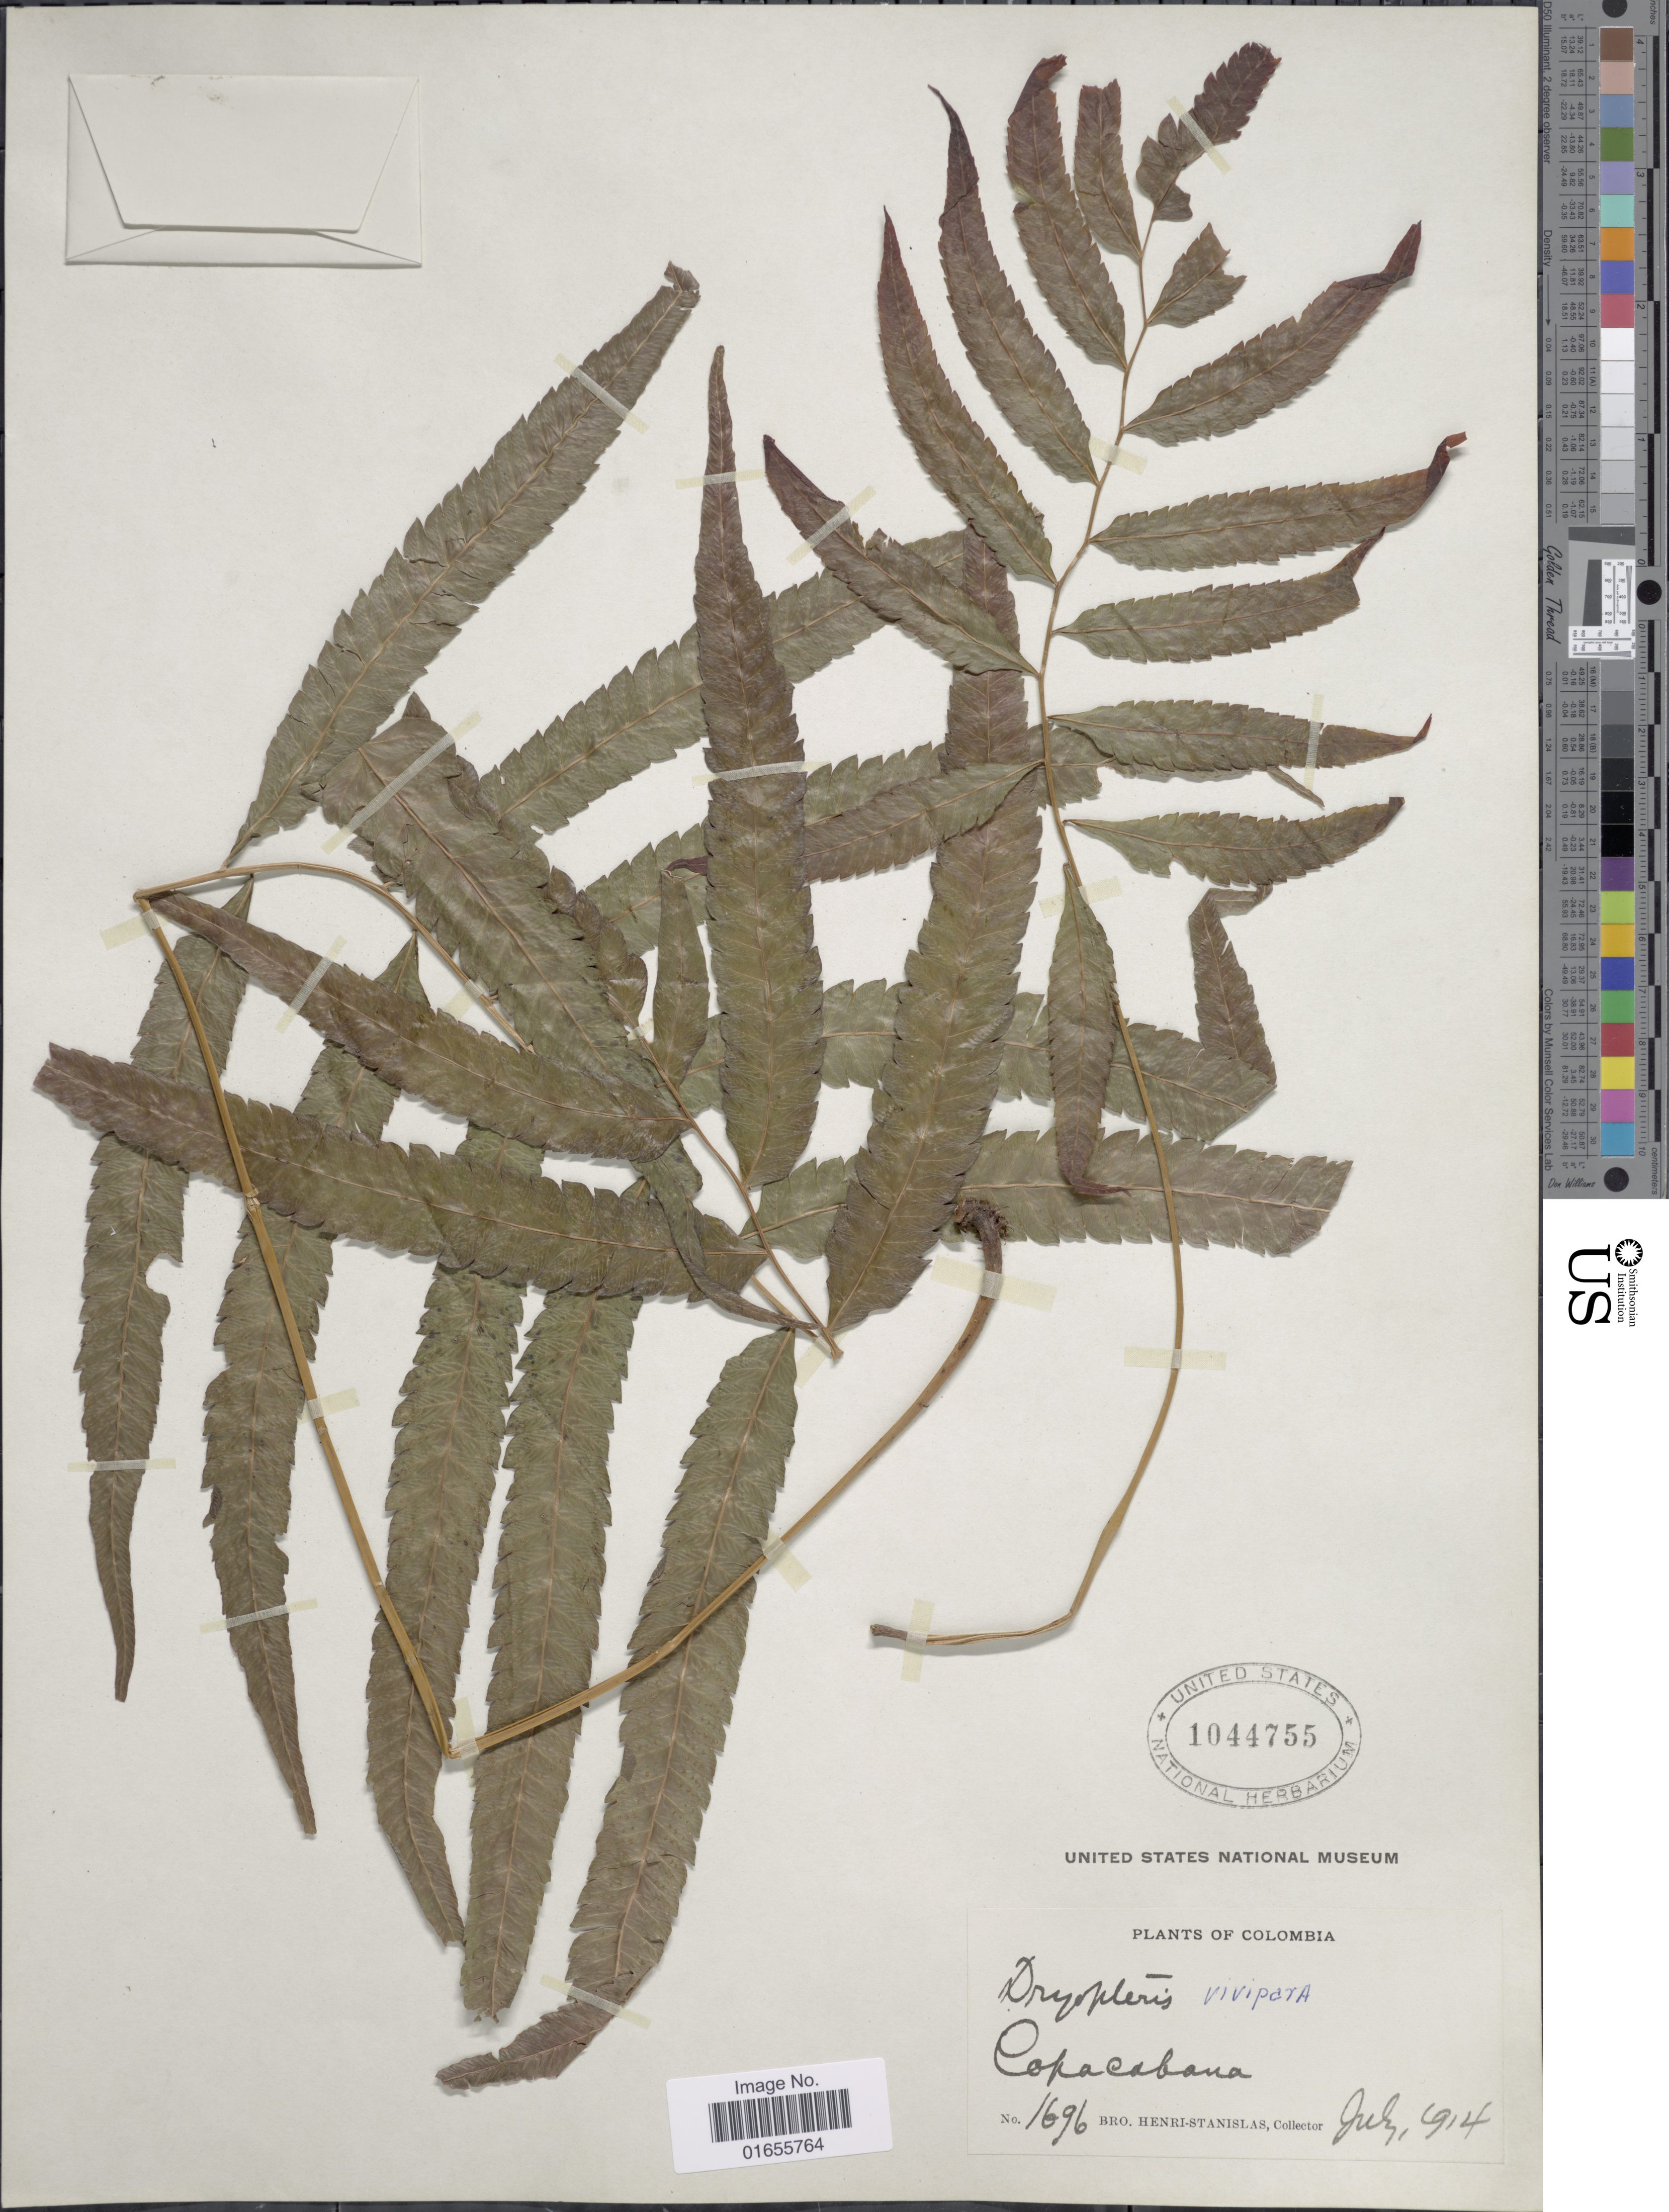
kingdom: Plantae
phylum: Tracheophyta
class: Polypodiopsida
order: Polypodiales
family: Thelypteridaceae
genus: Goniopteris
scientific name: Goniopteris vivipara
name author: (Raddi) C.F. Reed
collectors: Henri-Stanislas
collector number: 1696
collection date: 1914-07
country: Colombia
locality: Copacabana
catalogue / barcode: US 1044755